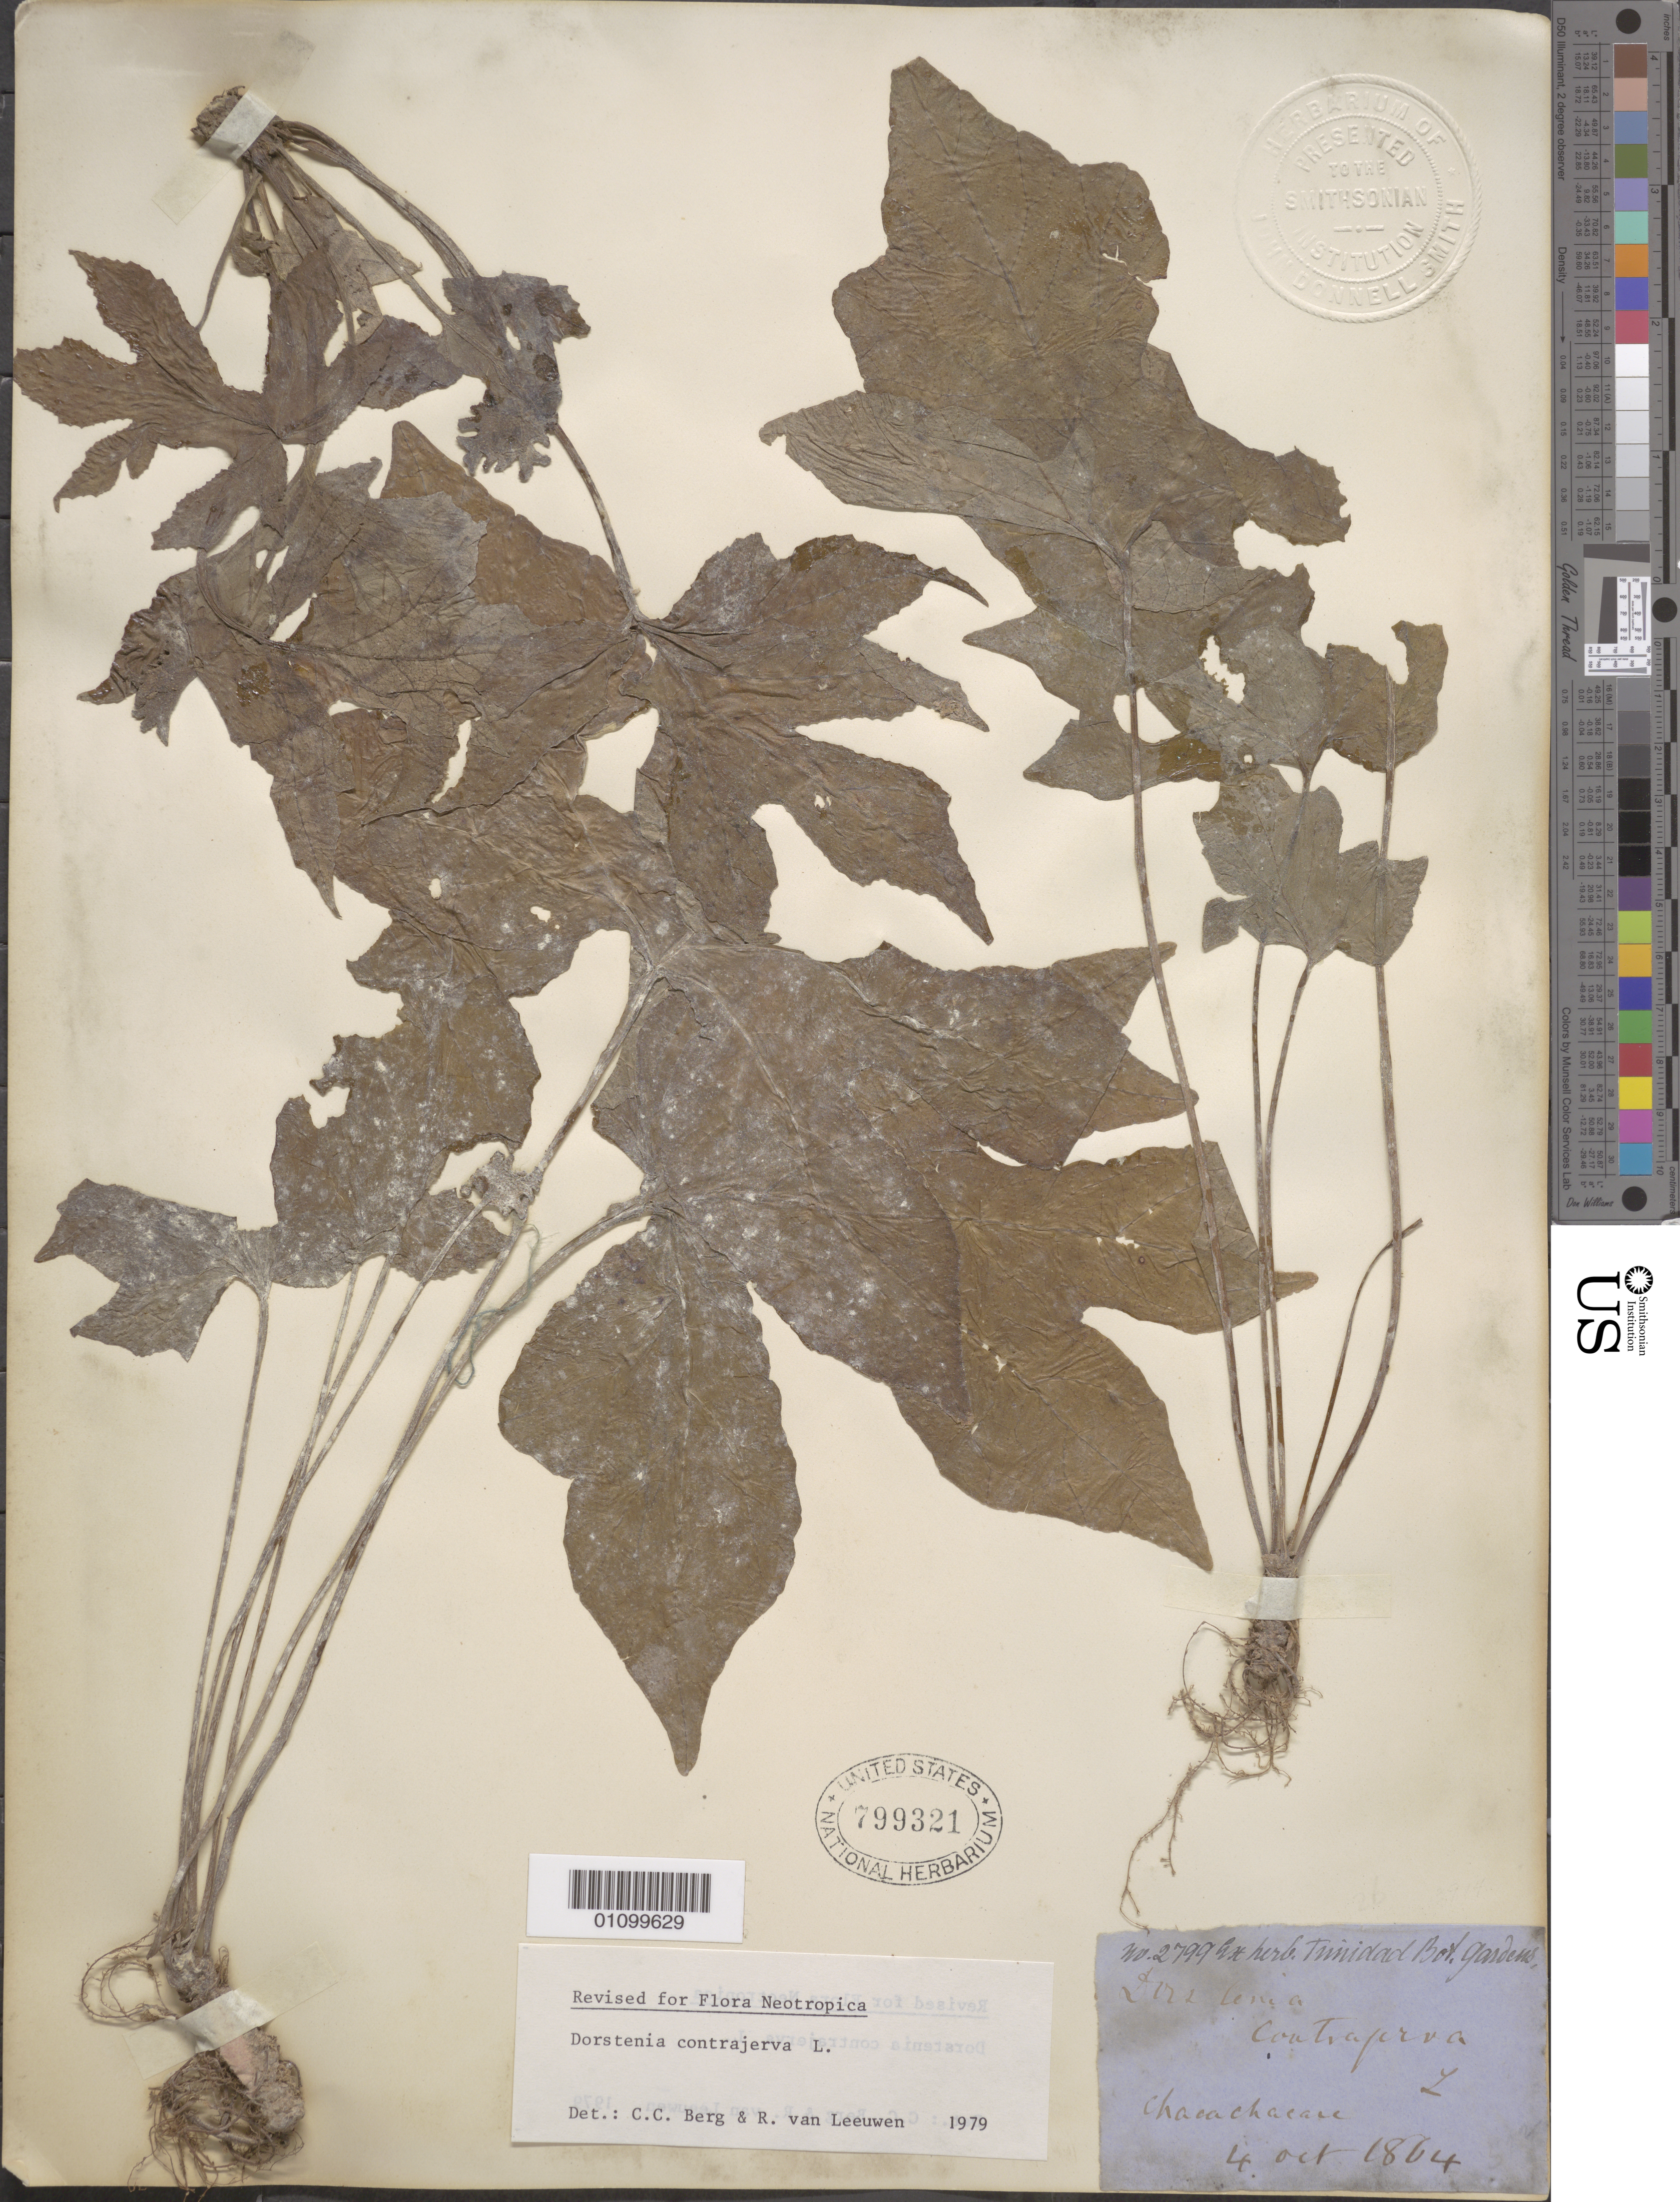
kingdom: Plantae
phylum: Tracheophyta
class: Magnoliopsida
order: Rosales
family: Moraceae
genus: Dorstenia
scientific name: Dorstenia contrajerva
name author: L.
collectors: ex herb. Bot. Gard. Trinidad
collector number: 2799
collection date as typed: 04 Oct 1864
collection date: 1864-10-04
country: Trinidad and Tobago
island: Chacachacare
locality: Chacachacare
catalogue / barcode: US 799321